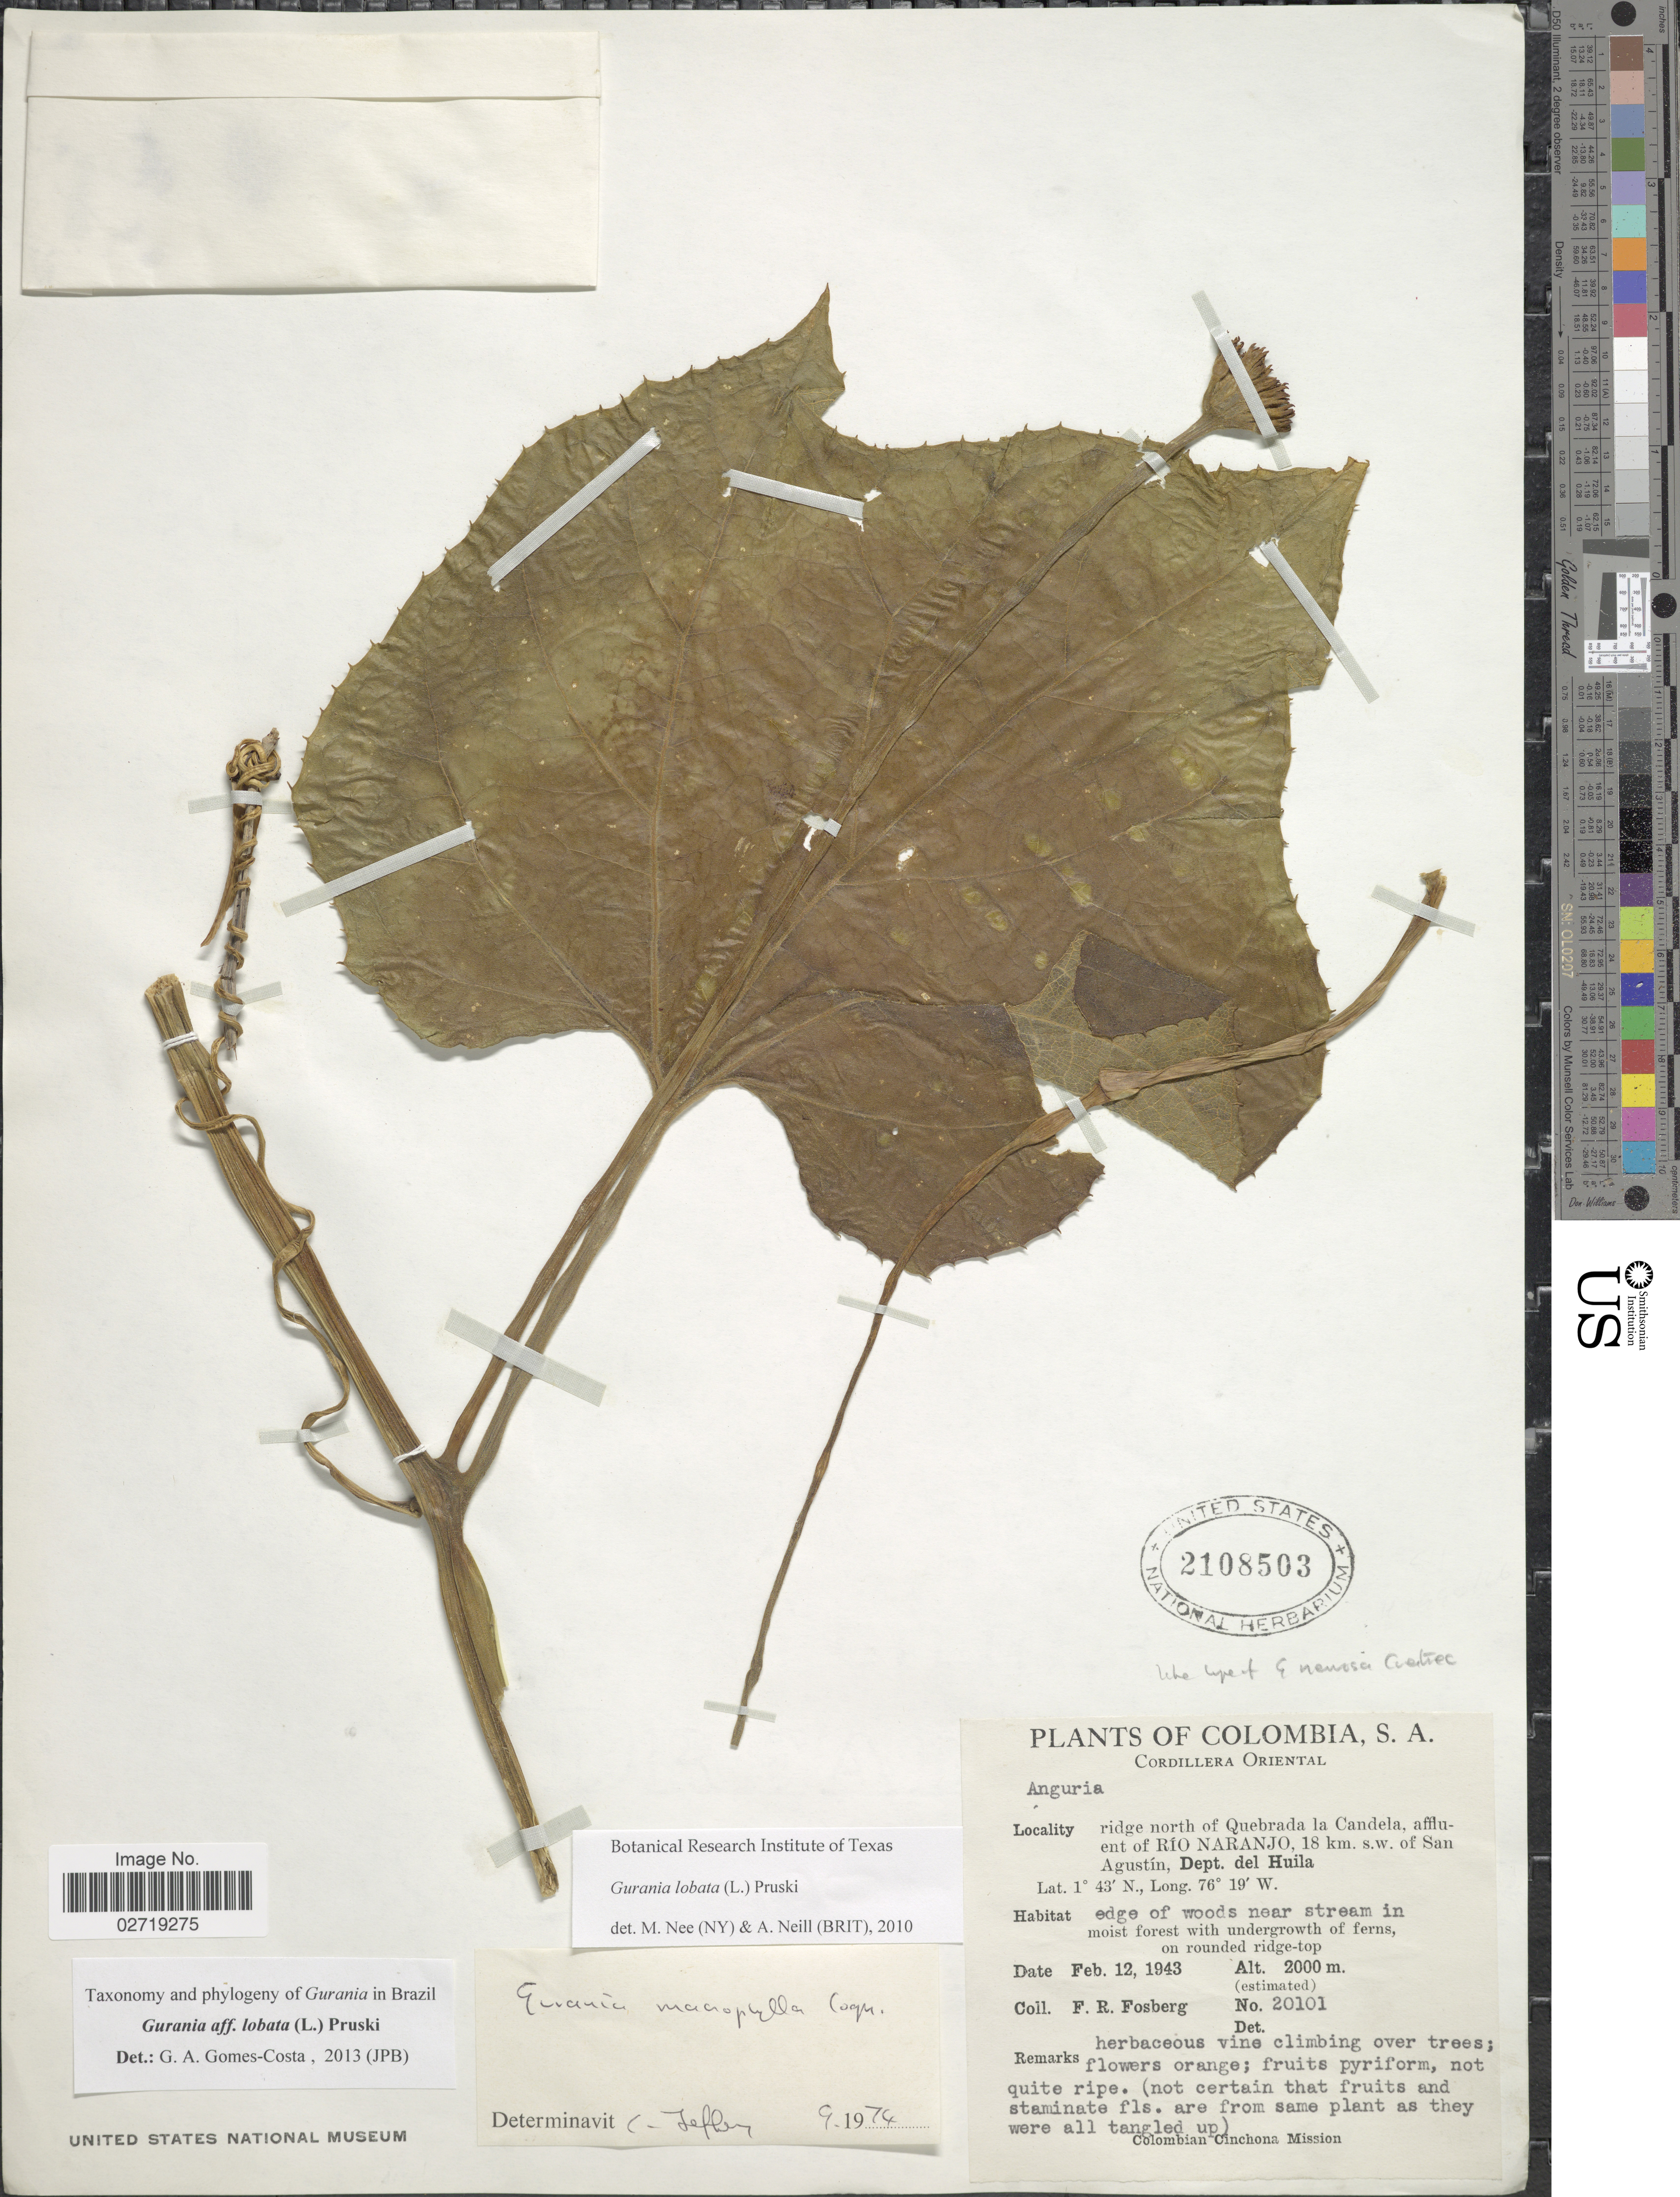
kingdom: Plantae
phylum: Tracheophyta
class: Magnoliopsida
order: Cucurbitales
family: Cucurbitaceae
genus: Gurania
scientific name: Gurania lobata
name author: (L.) Pruski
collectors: F. R. Fosberg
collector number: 20101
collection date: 1943-02-12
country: Colombia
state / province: Huila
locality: Cordillera Oriental. Ridge north of Quebrada la Candela, affluent of Rio Naranjo, 18 km. s.w. of San Agustin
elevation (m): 2000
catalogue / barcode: US 2108503